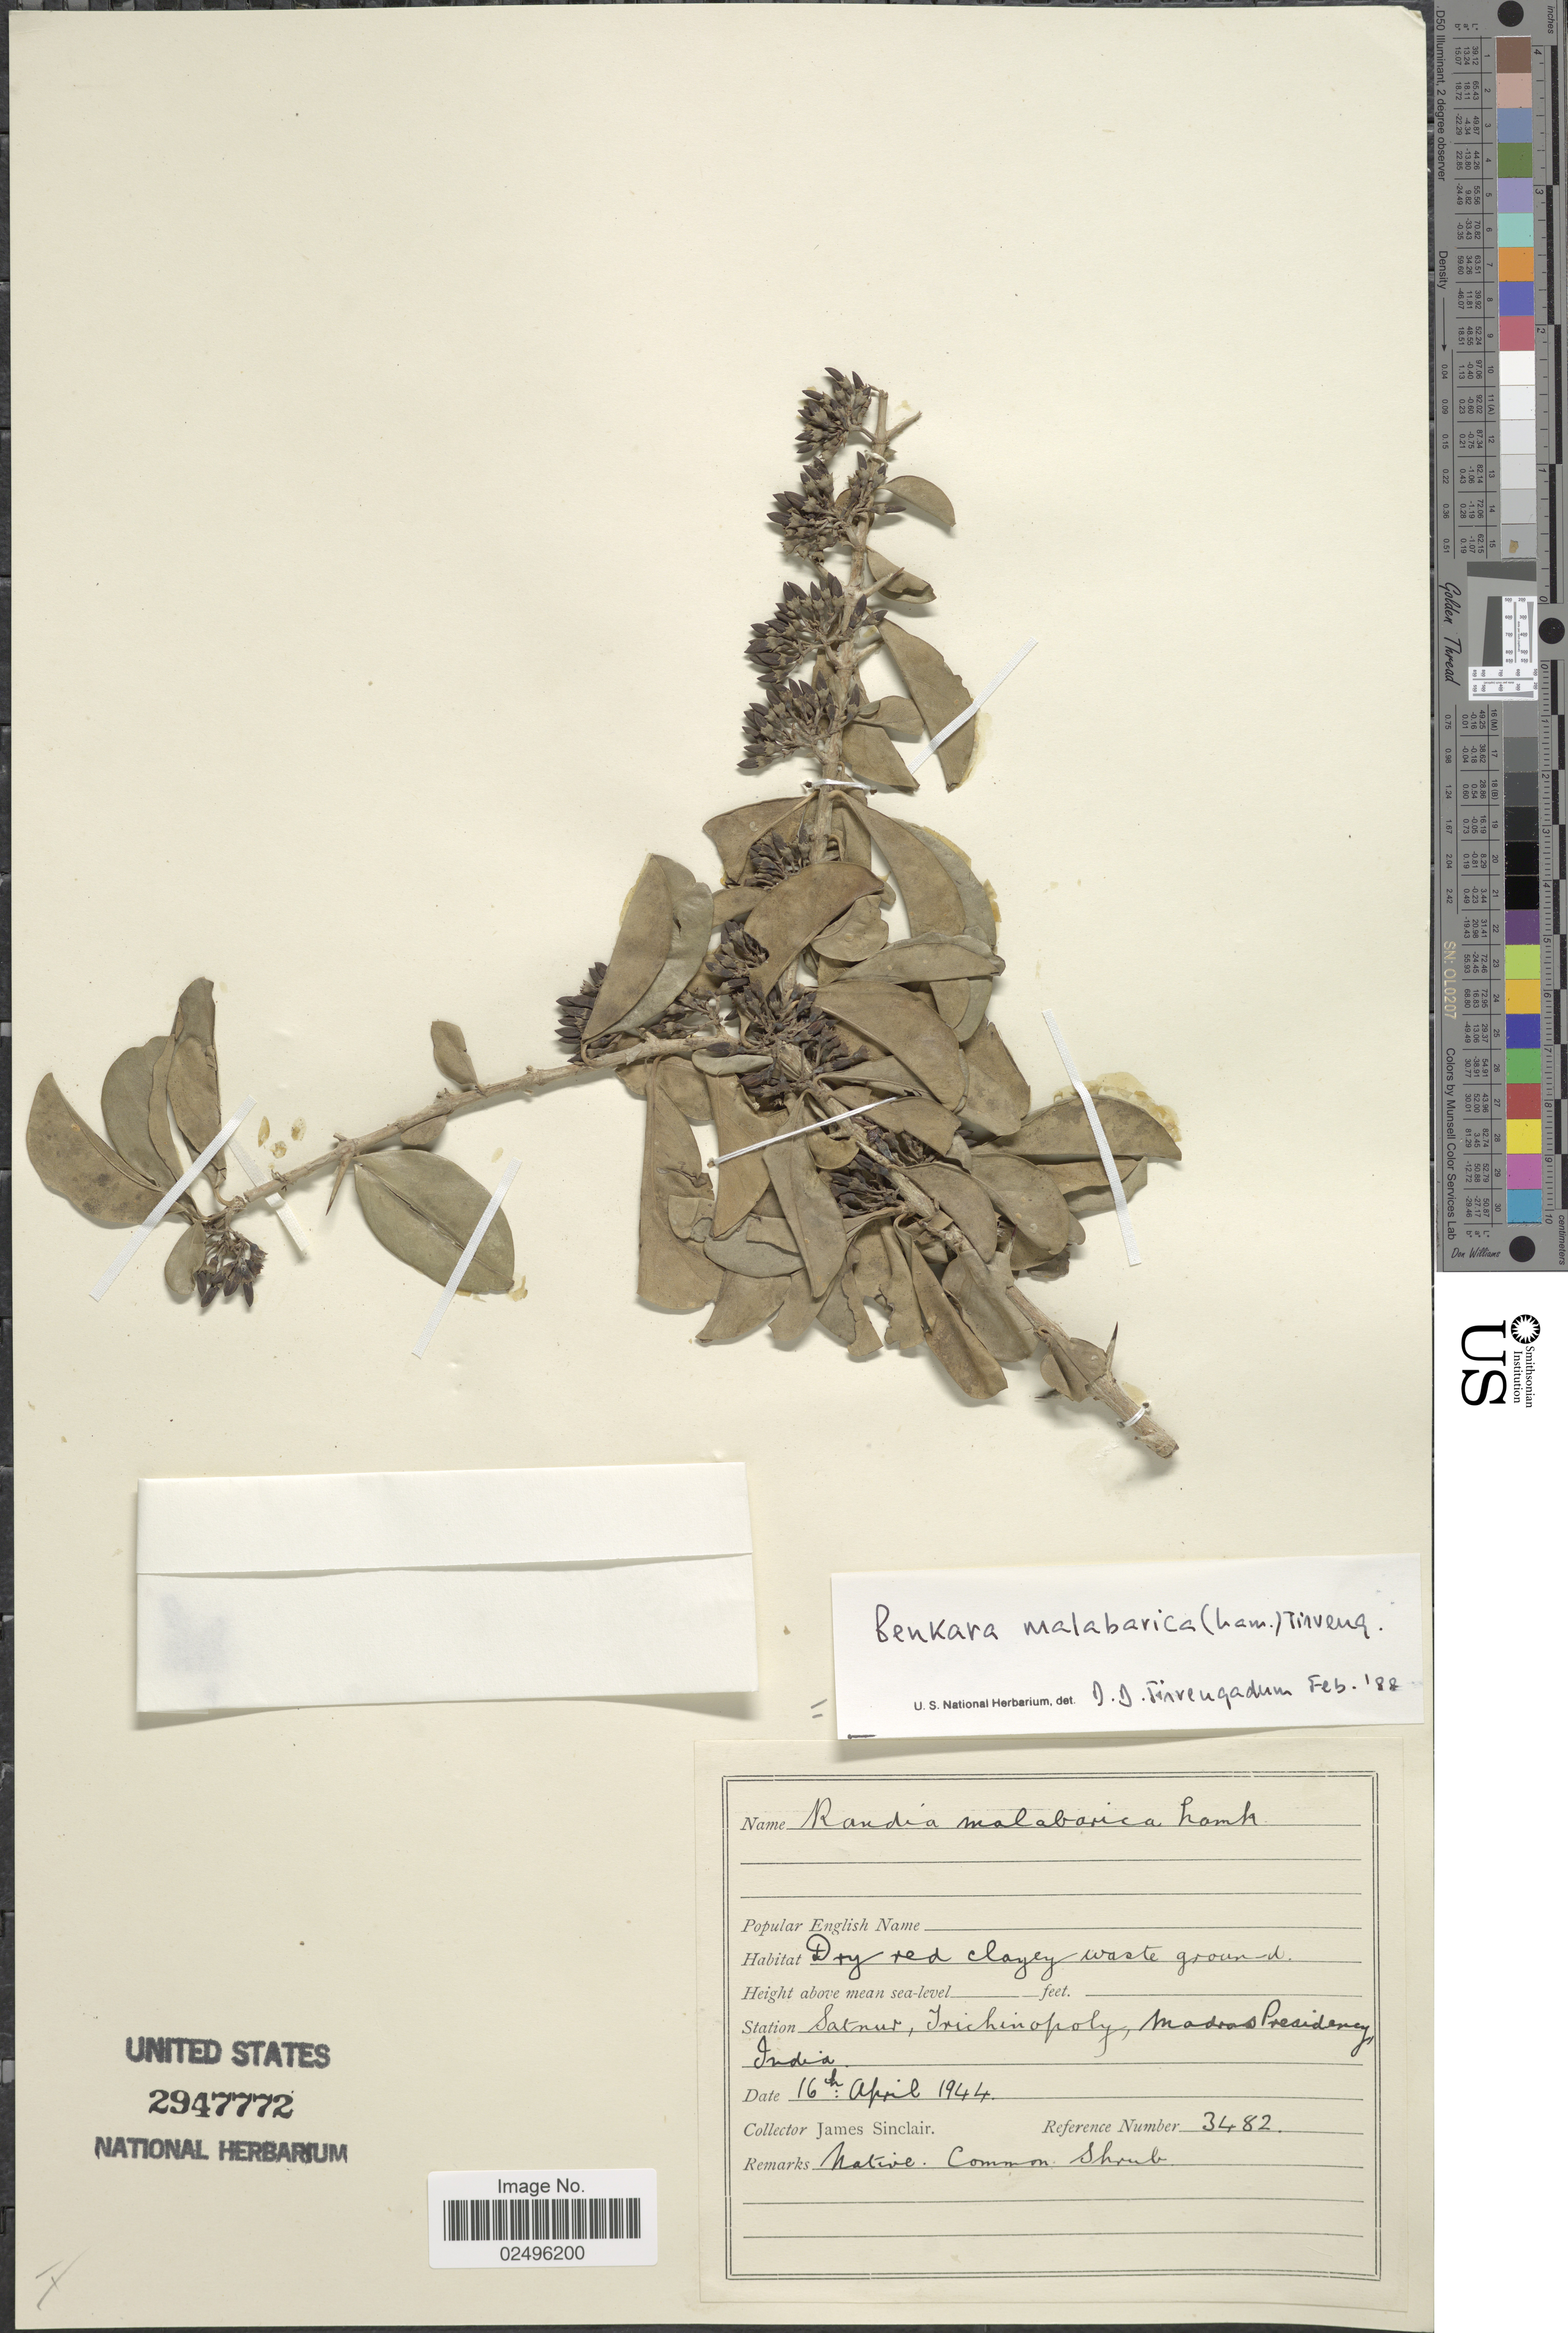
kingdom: Plantae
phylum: Tracheophyta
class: Magnoliopsida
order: Gentianales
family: Rubiaceae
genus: Benkara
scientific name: Benkara malabarica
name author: (Lam.) Tirveng.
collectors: J. Sinclair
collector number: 3482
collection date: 1944-04-16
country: India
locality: Satnur, Irichinopoly, Madras Presidency India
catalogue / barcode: US 2947772